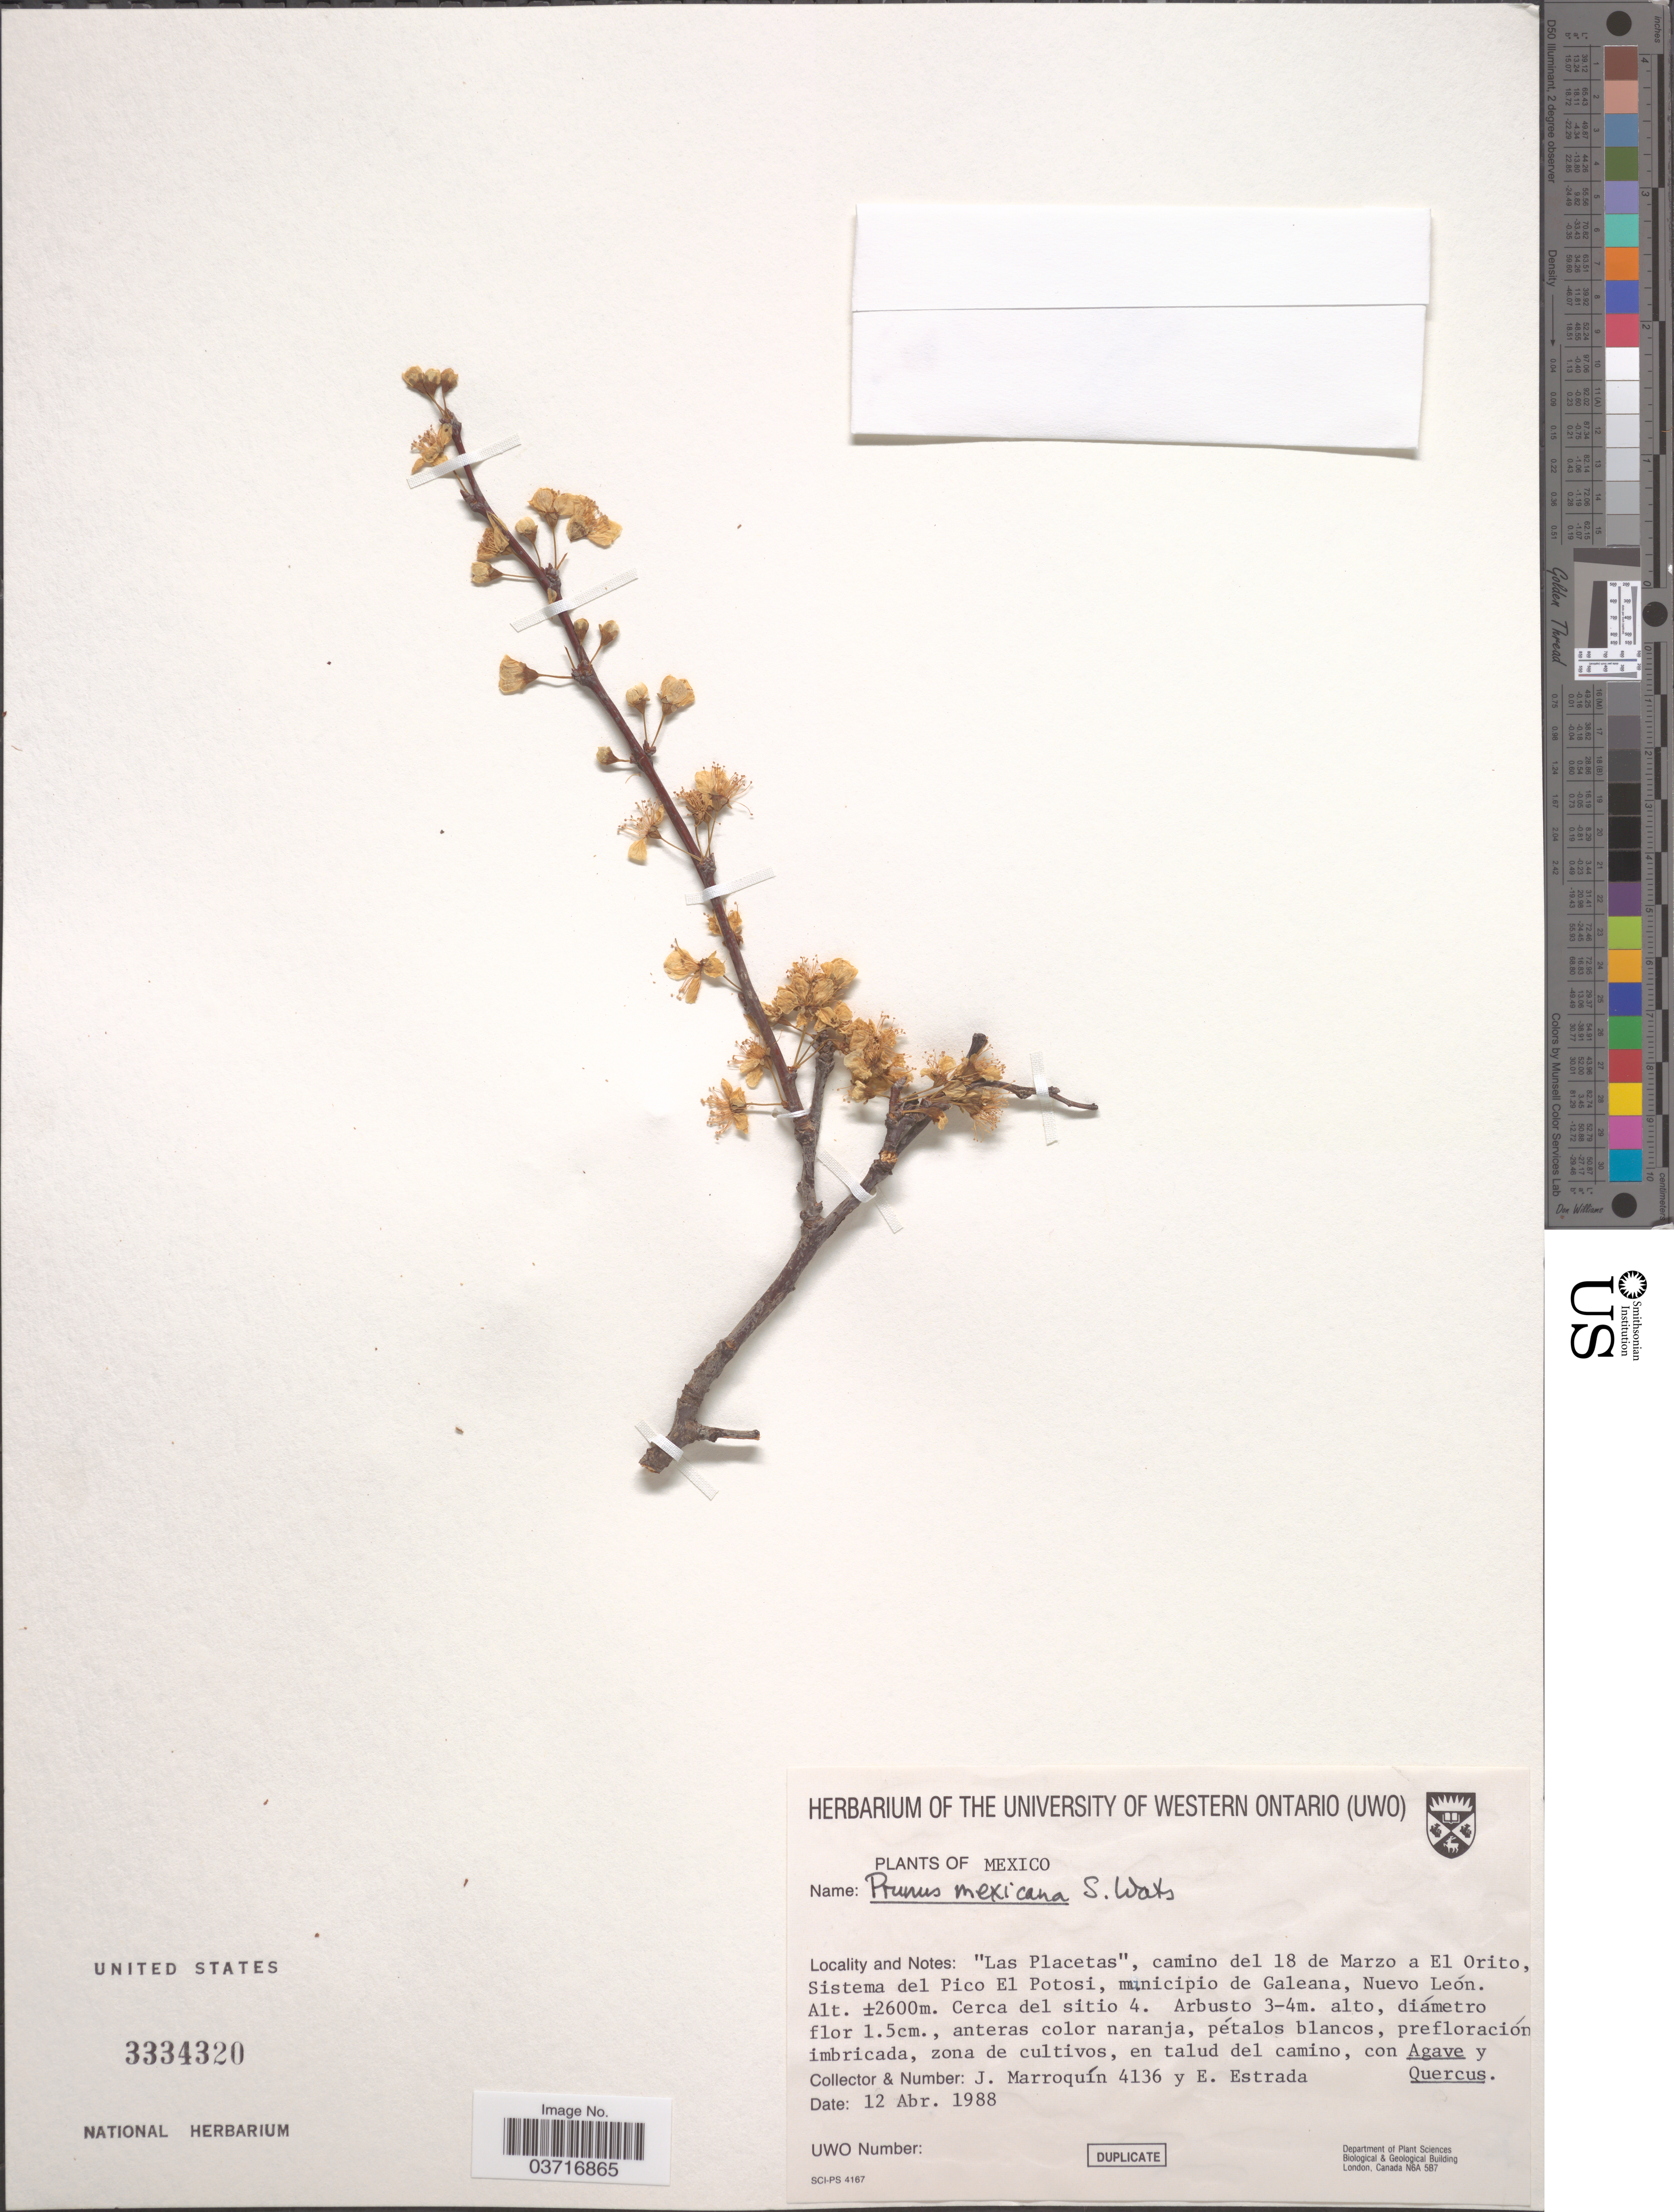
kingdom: Plantae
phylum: Tracheophyta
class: Magnoliopsida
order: Rosales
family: Rosaceae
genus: Prunus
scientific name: Prunus mexicana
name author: S. Watson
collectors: J. Marroquin & E. Estrada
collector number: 4136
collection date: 1988-04-12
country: Mexico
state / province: Nuevo León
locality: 'Las Placetas', camino del 18 de Marzo a El Orito, Sistema del Pico El Potosi, municipio de Galeana.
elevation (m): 2600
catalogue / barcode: US 3334320